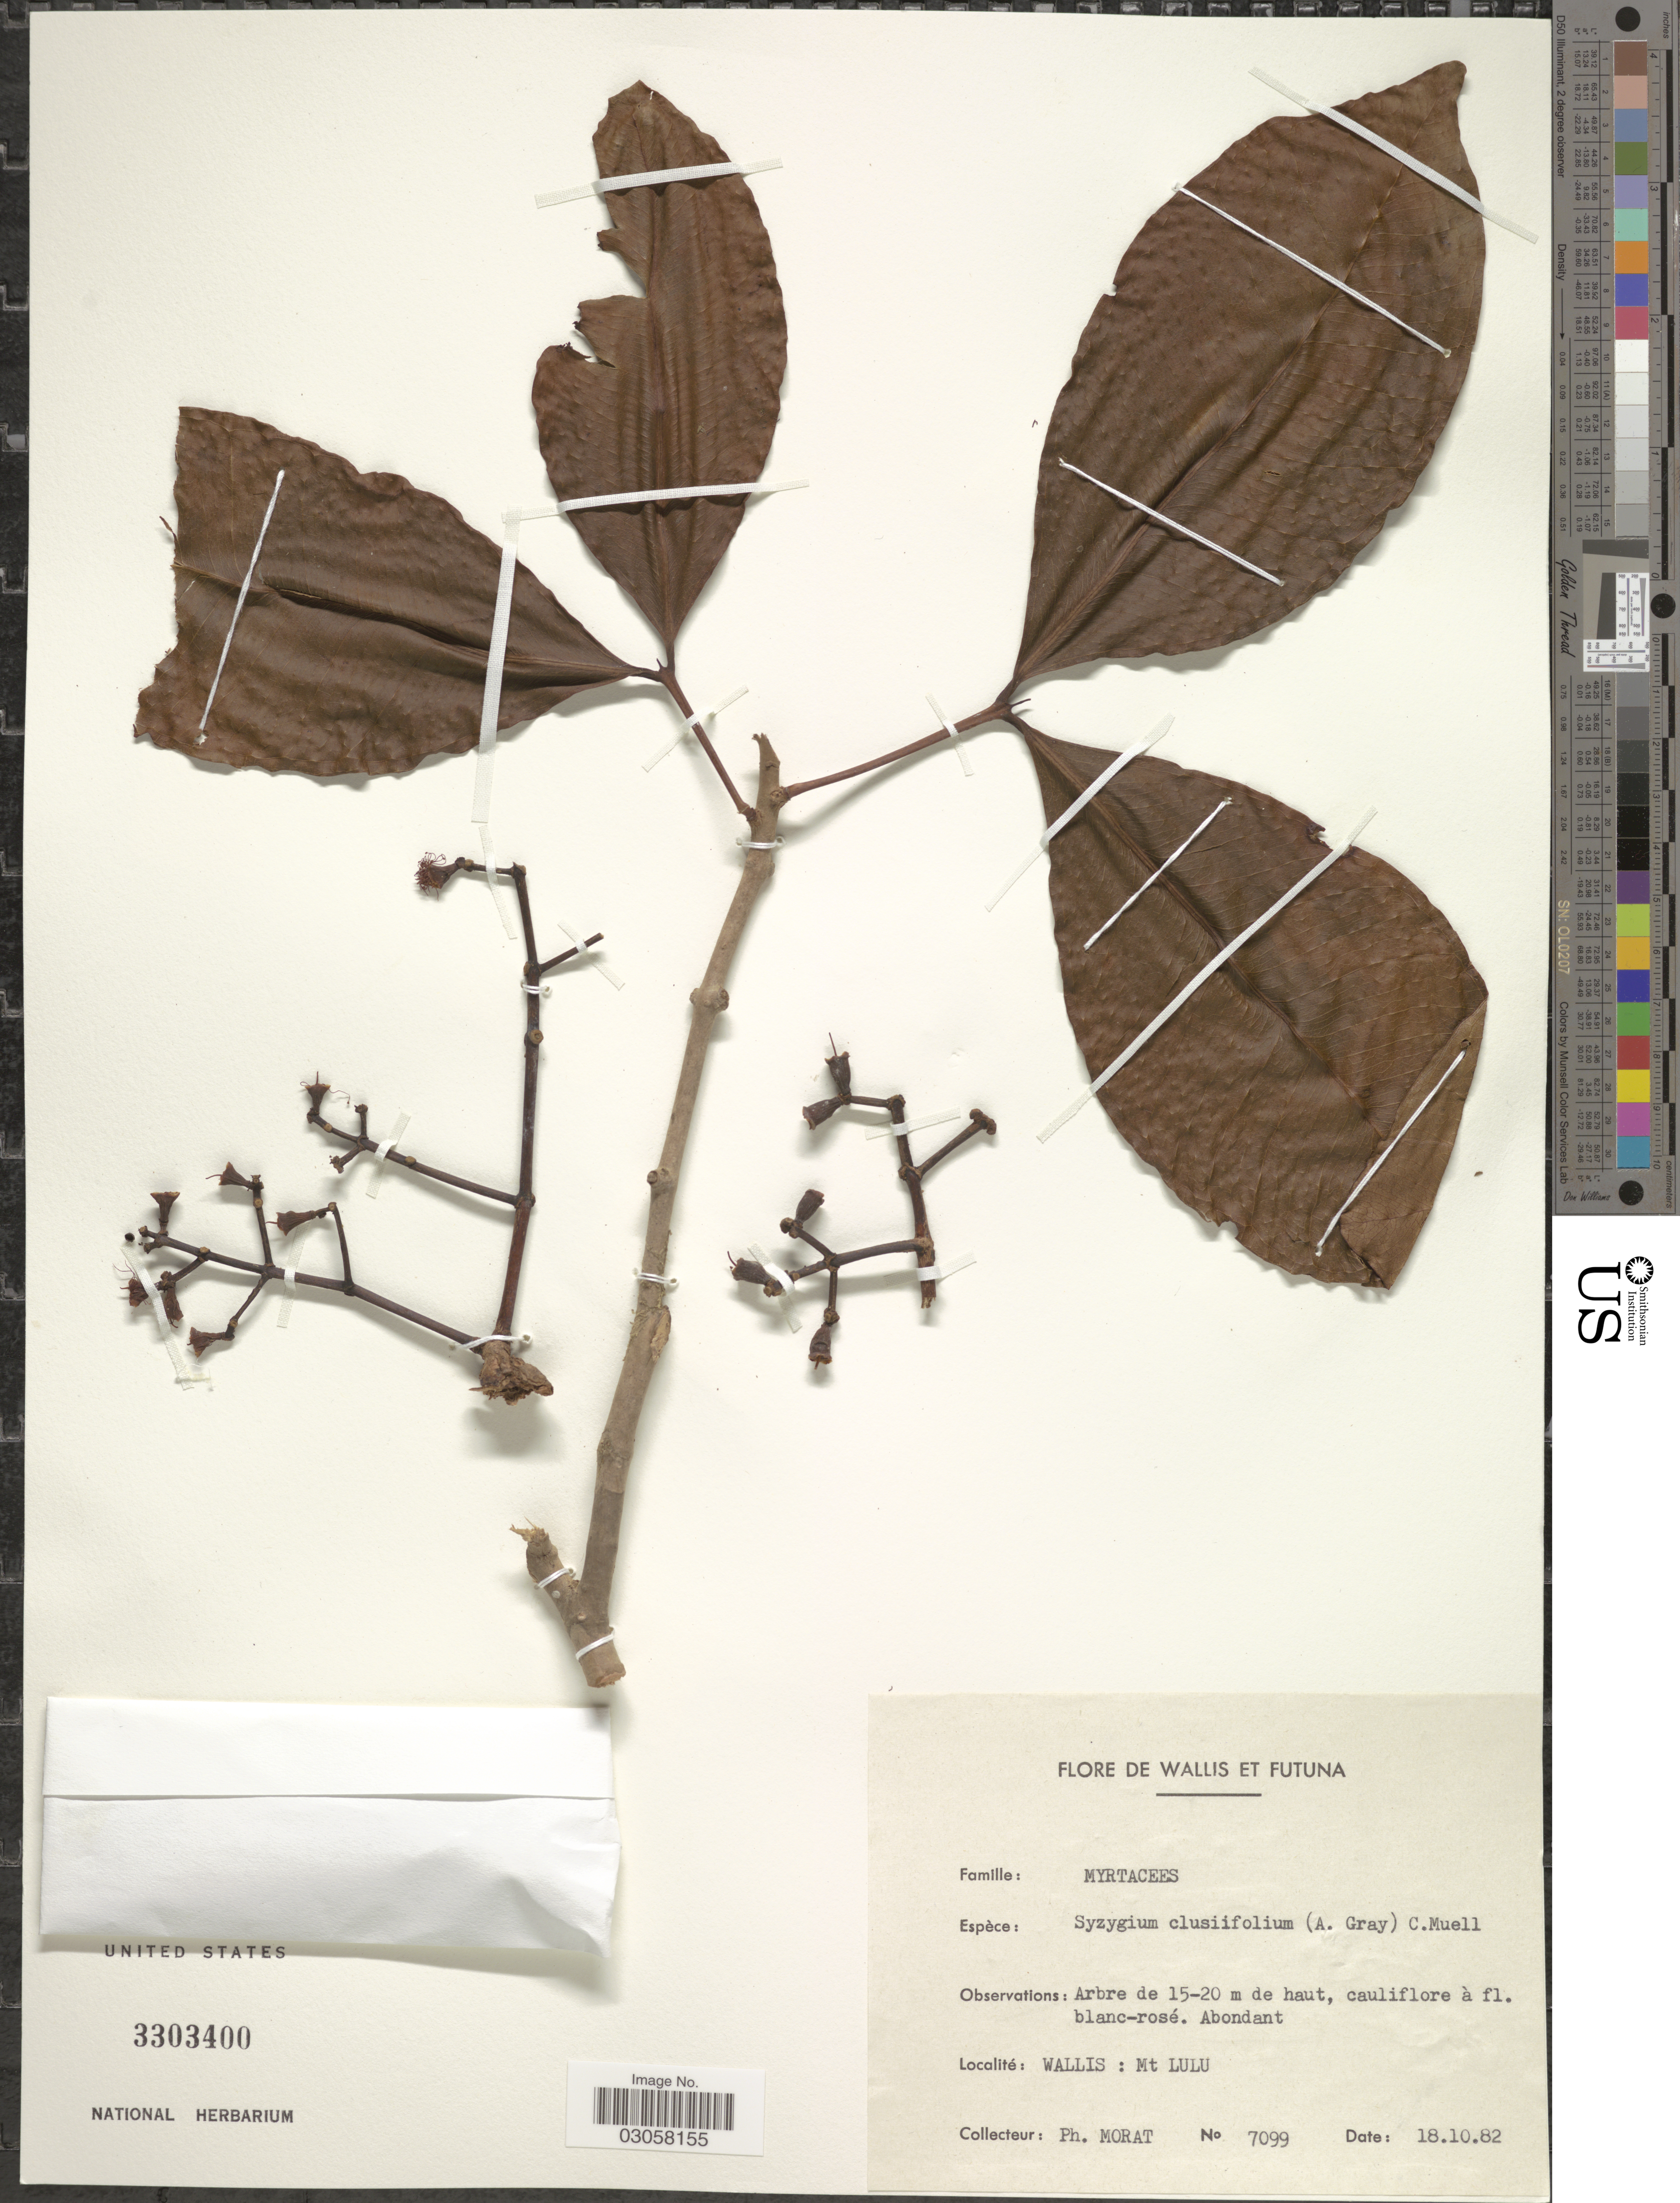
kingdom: Plantae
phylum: Tracheophyta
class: Magnoliopsida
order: Myrtales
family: Myrtaceae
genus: Syzygium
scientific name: Syzygium clusiifolium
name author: (A. Gray) Müll. Stuttg.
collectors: P. Morat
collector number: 7099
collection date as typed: Transcribed d/m/y: 18/10/82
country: Wallis and Futuna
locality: Wallis: Mt Lulu.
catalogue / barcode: US 3303400